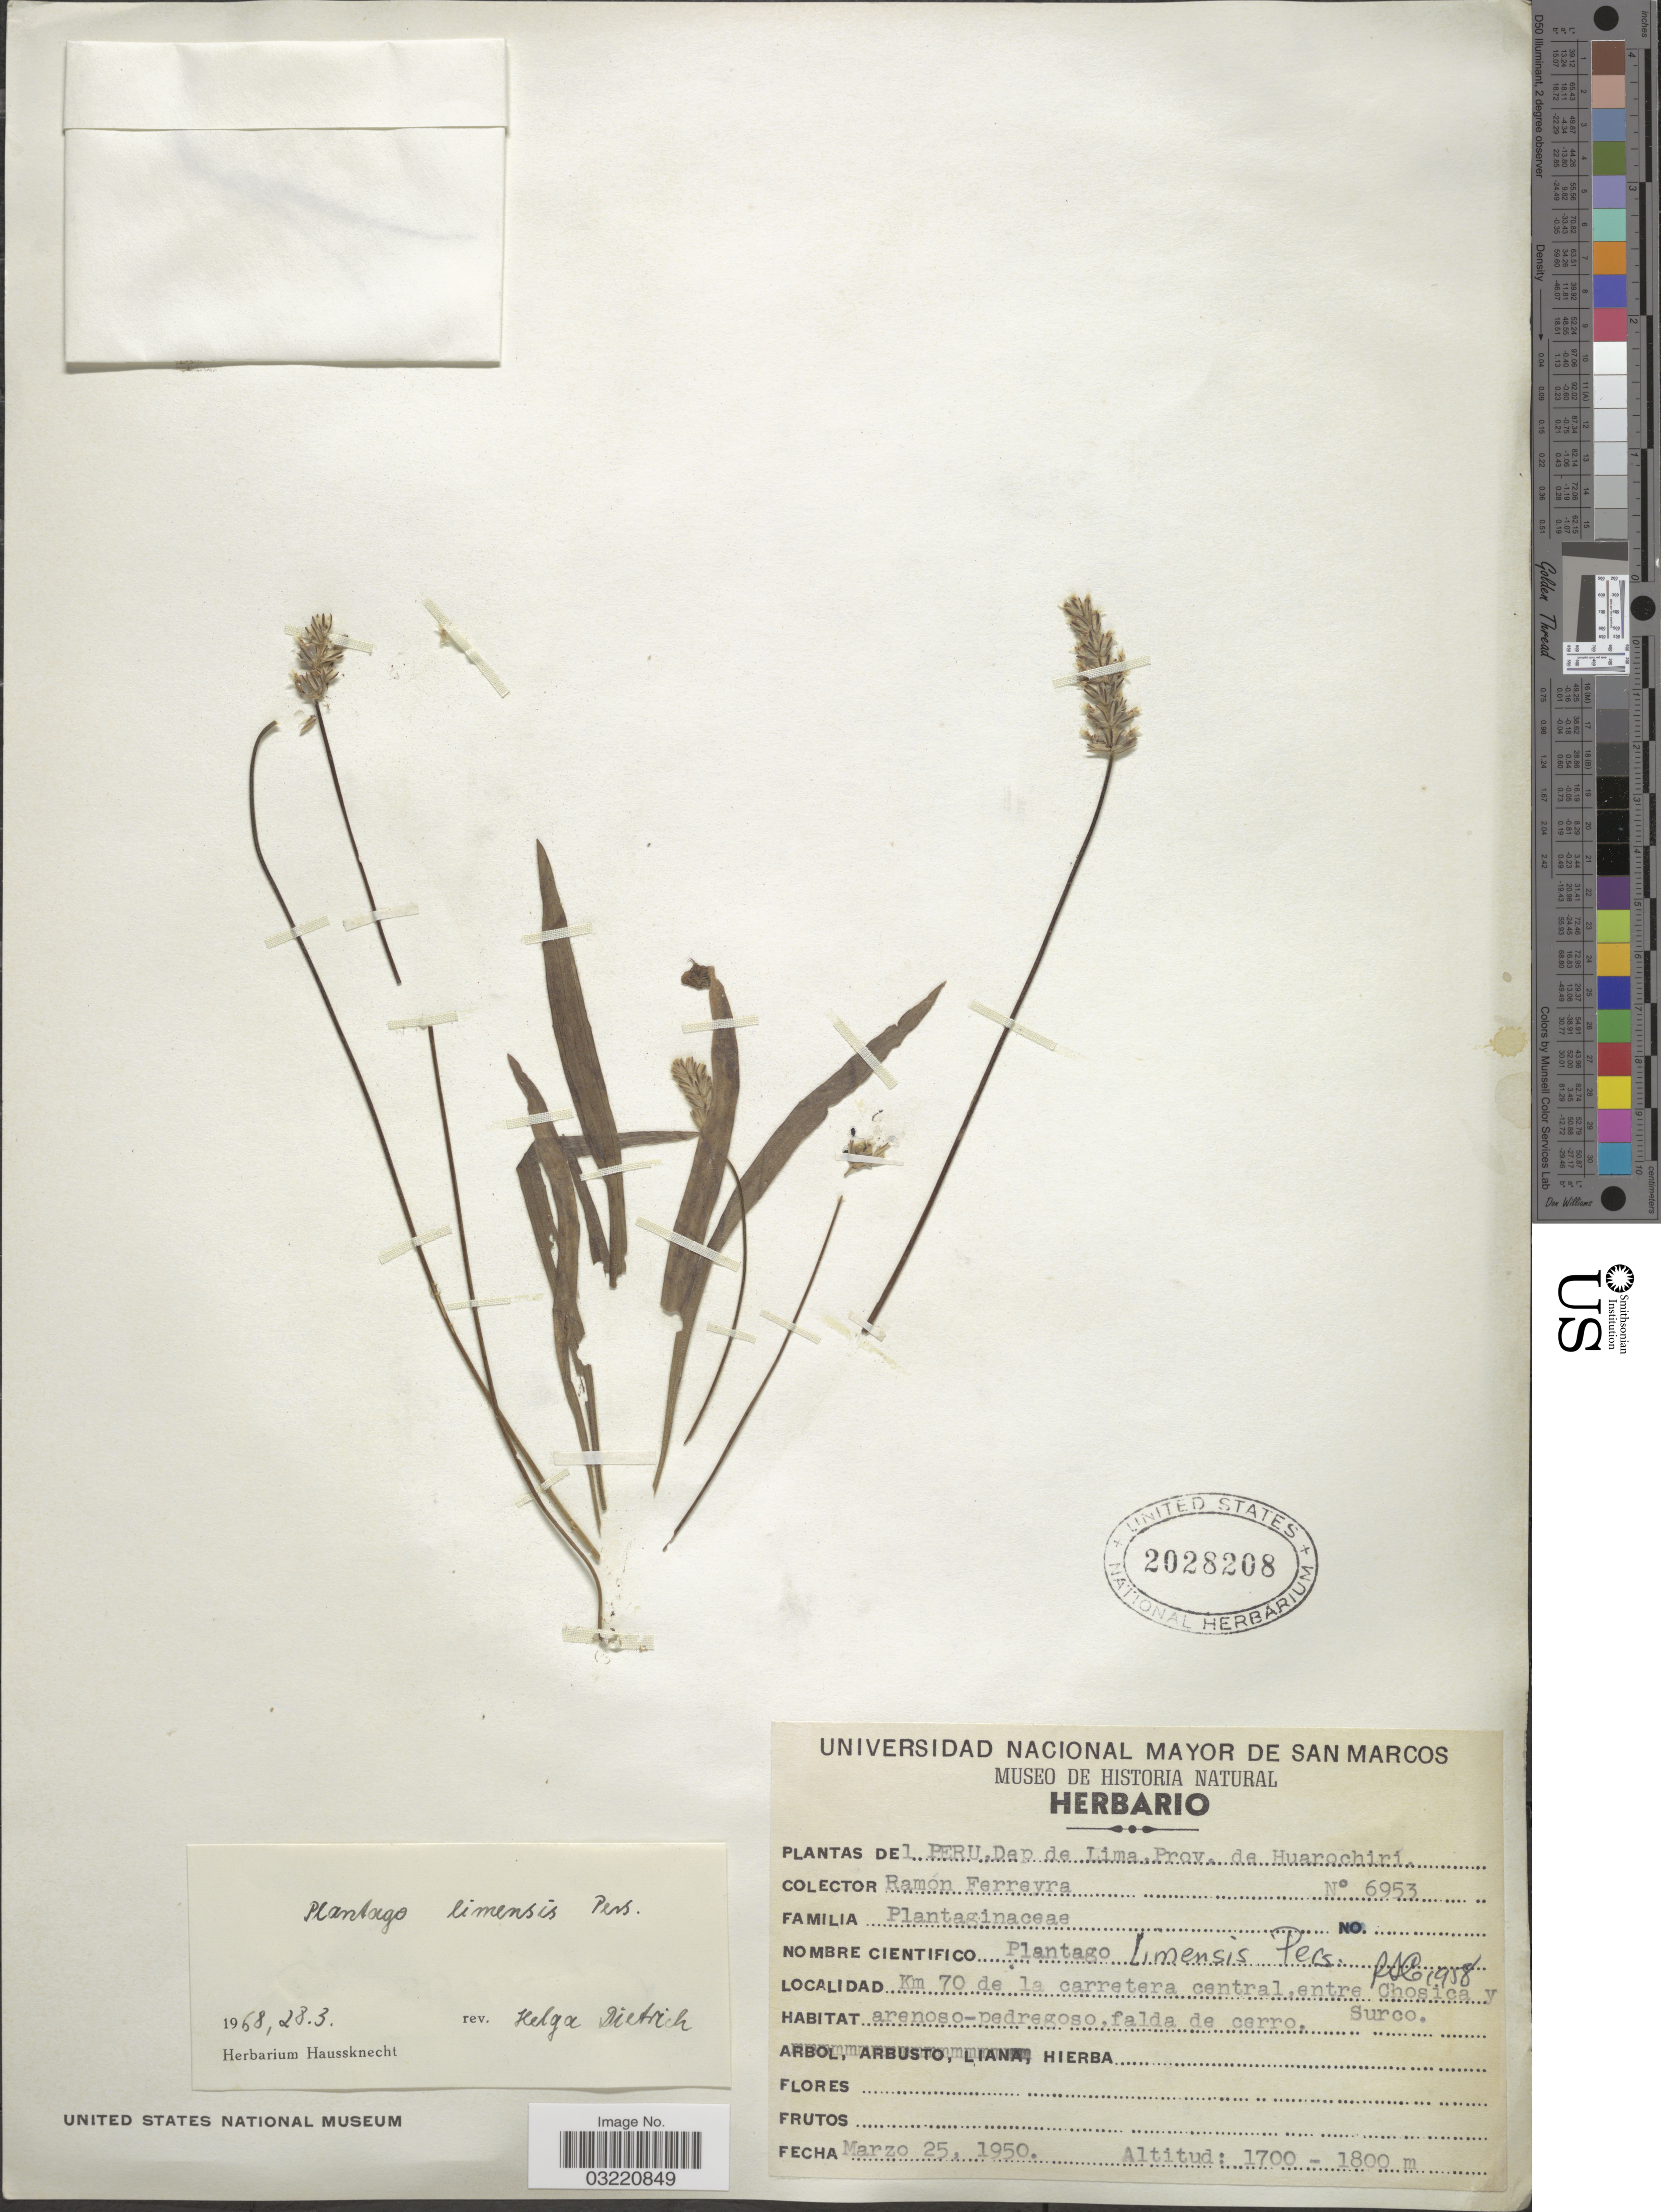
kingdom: Plantae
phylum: Tracheophyta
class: Magnoliopsida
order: Lamiales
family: Plantaginaceae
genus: Plantago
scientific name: Plantago limensis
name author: Pers.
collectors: R. A. Ferreyra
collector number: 6953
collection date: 1950-03-25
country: Peru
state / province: Lima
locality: Dep de Lima. Prov. de Huarochiri. Km 70 de la carretera central, entre Chosica y Surco.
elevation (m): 1700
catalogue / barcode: US 2028208